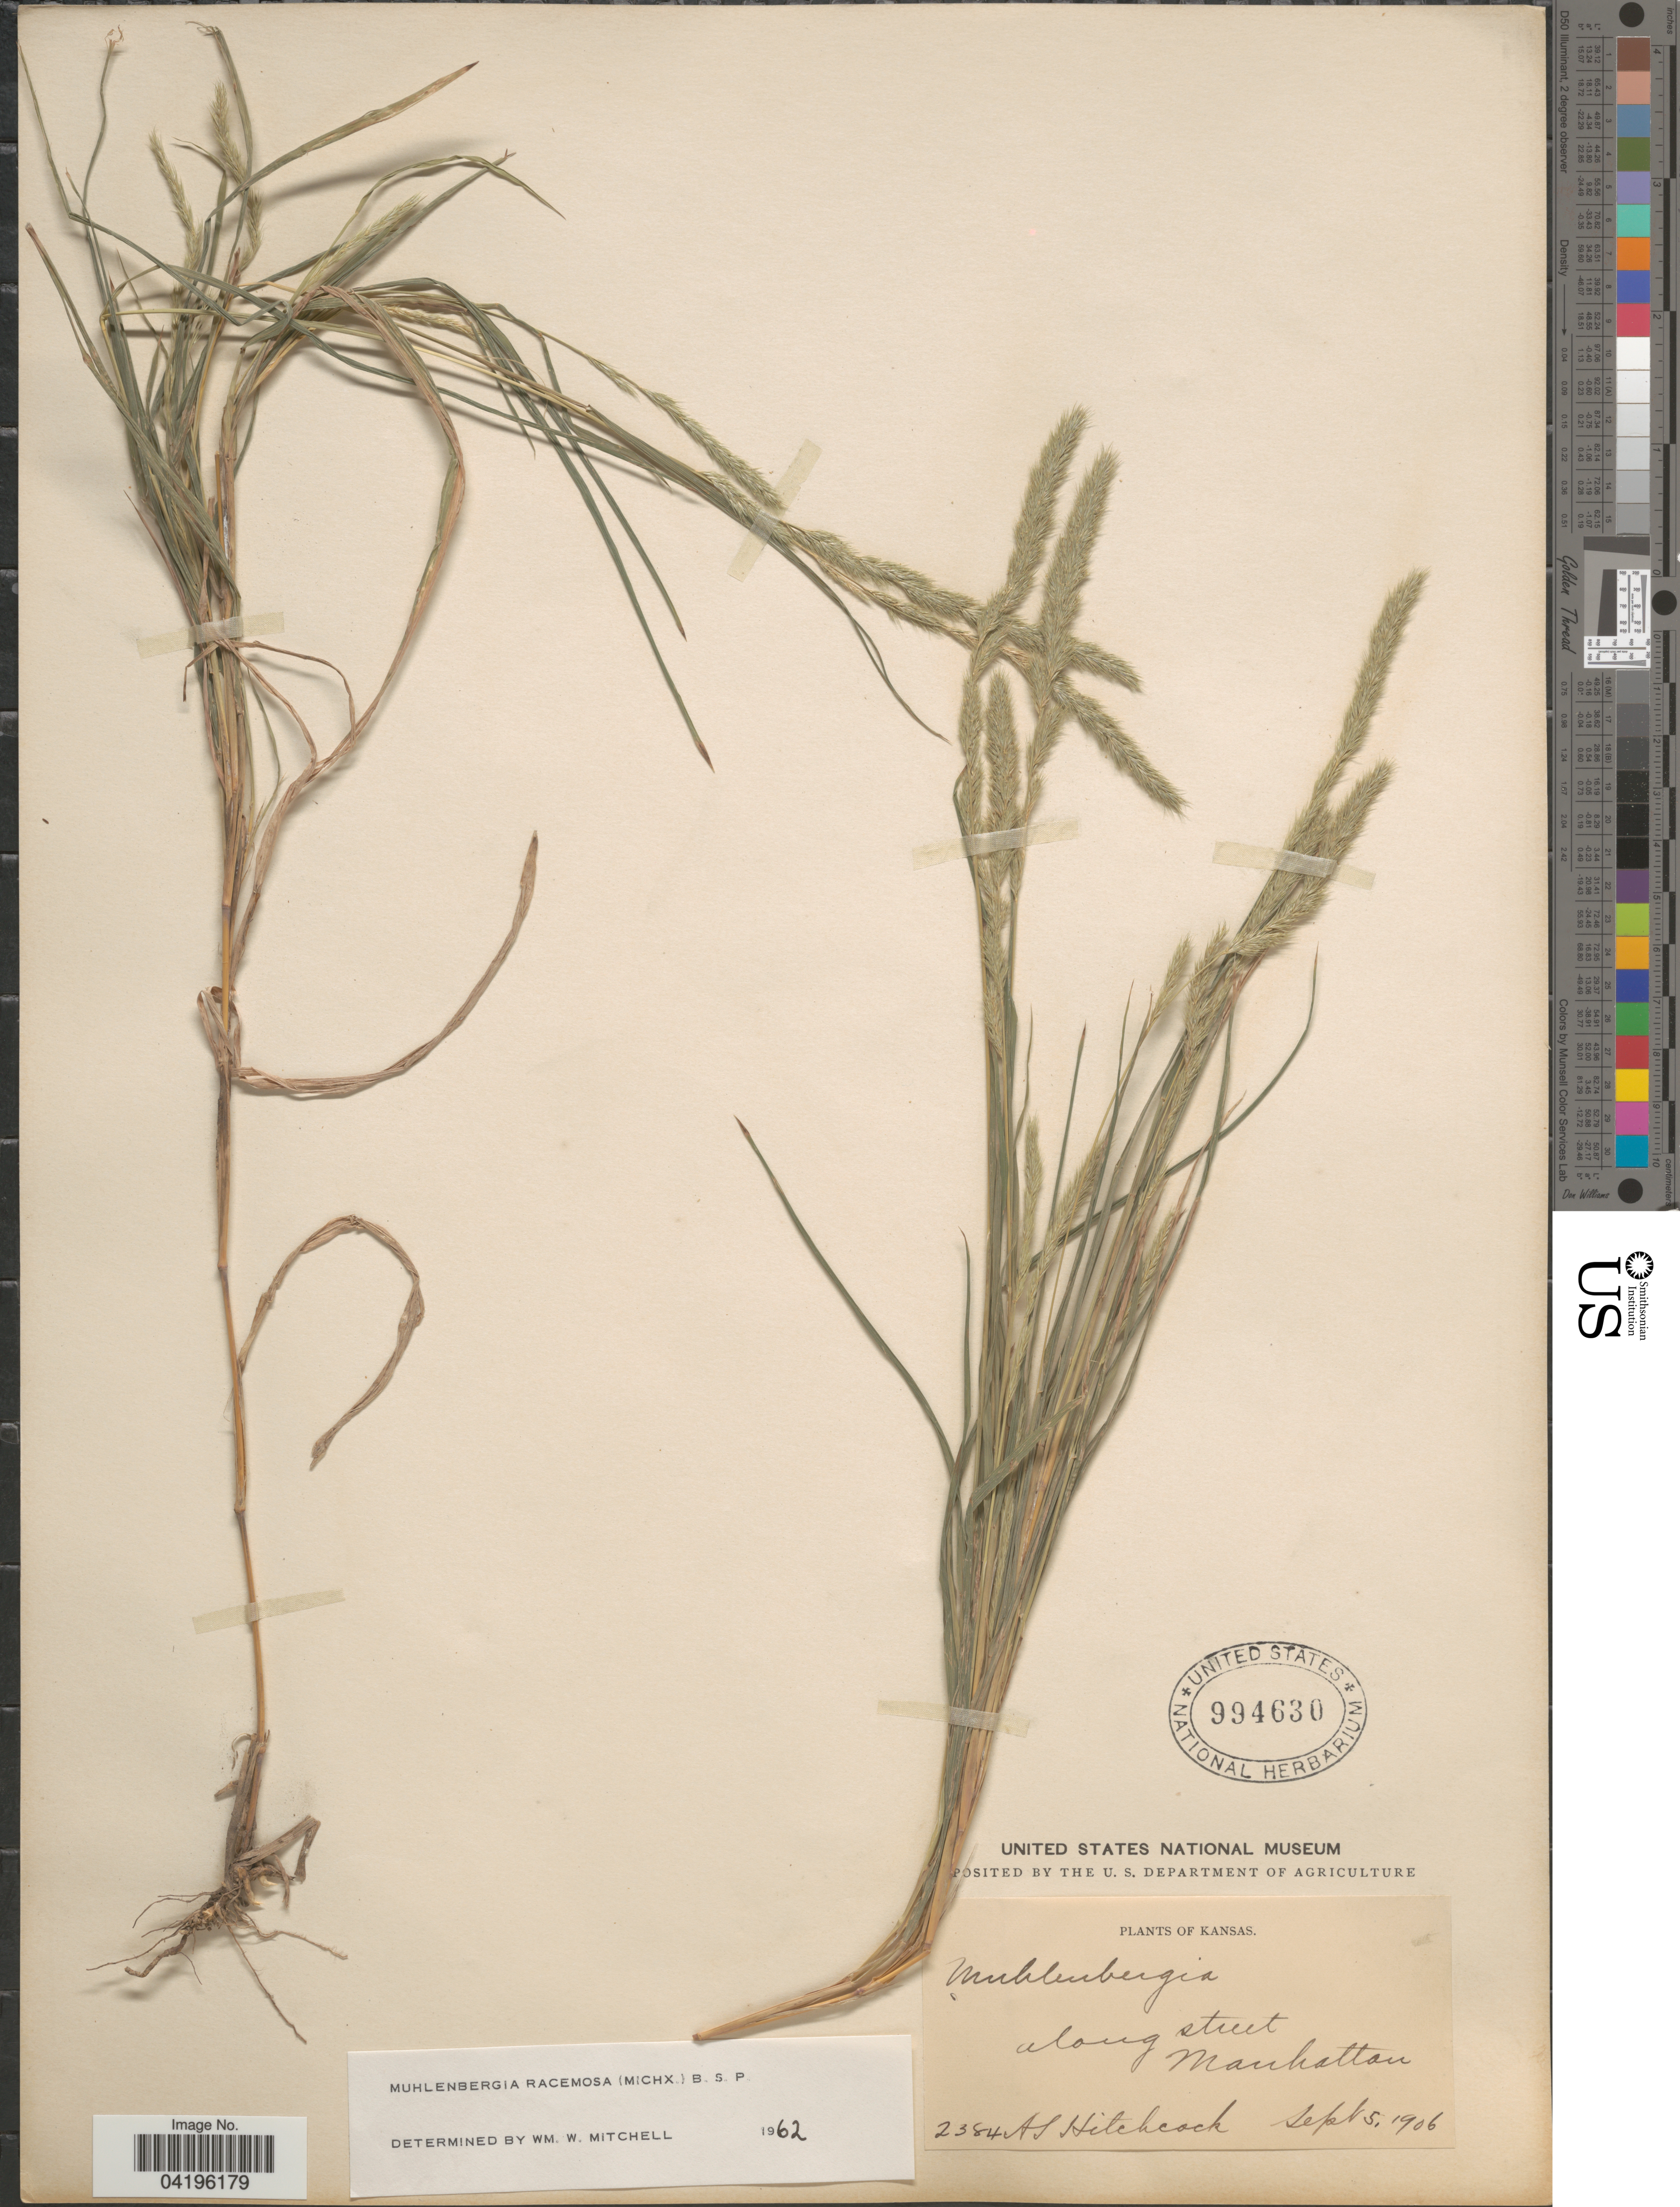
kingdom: Plantae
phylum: Tracheophyta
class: Liliopsida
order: Poales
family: Poaceae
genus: Muhlenbergia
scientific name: Muhlenbergia racemosa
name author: (Michx.) Britton et al.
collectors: A. S. Hitchcock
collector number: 2384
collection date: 1906-09-05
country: United States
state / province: Kansas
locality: Along street Manhattan.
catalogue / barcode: US 994630